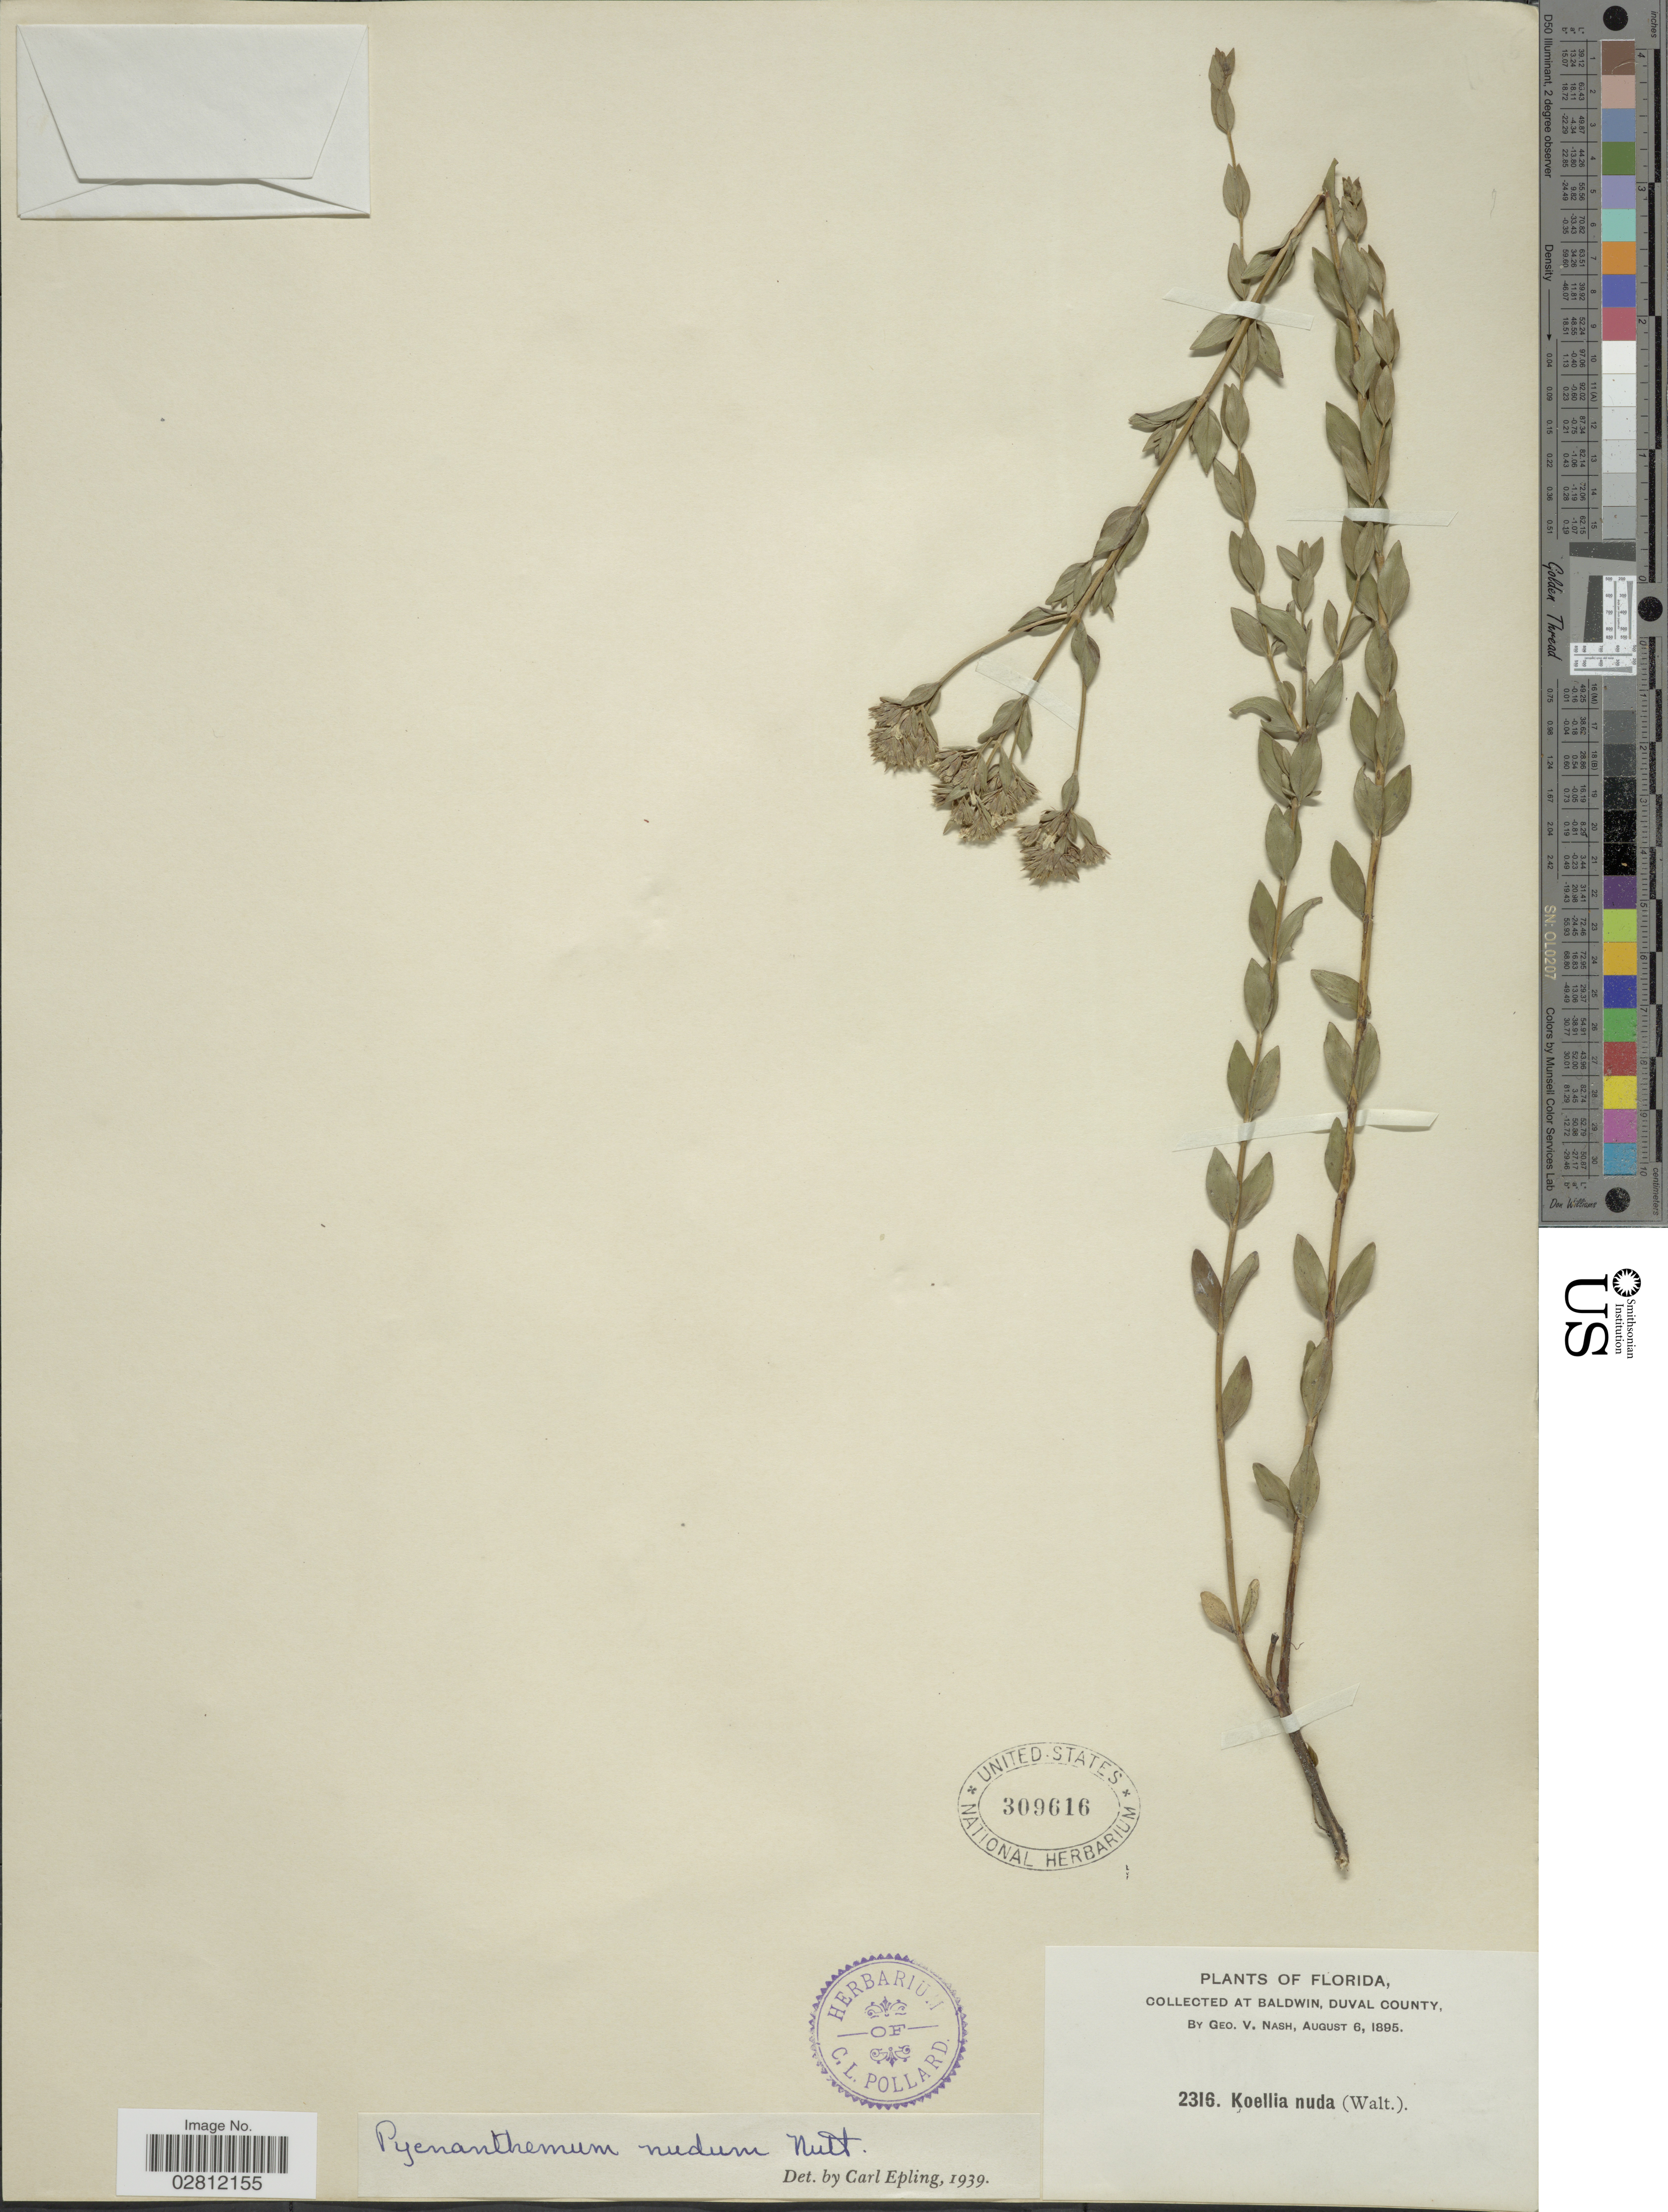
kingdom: Plantae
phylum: Tracheophyta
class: Magnoliopsida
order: Lamiales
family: Lamiaceae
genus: Pycnanthemum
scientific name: Pycnanthemum nudum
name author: Nutt.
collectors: G. V. Nash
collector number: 2316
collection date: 1895-08-06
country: United States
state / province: Florida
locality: Baldwin, Duval County.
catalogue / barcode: US 309616